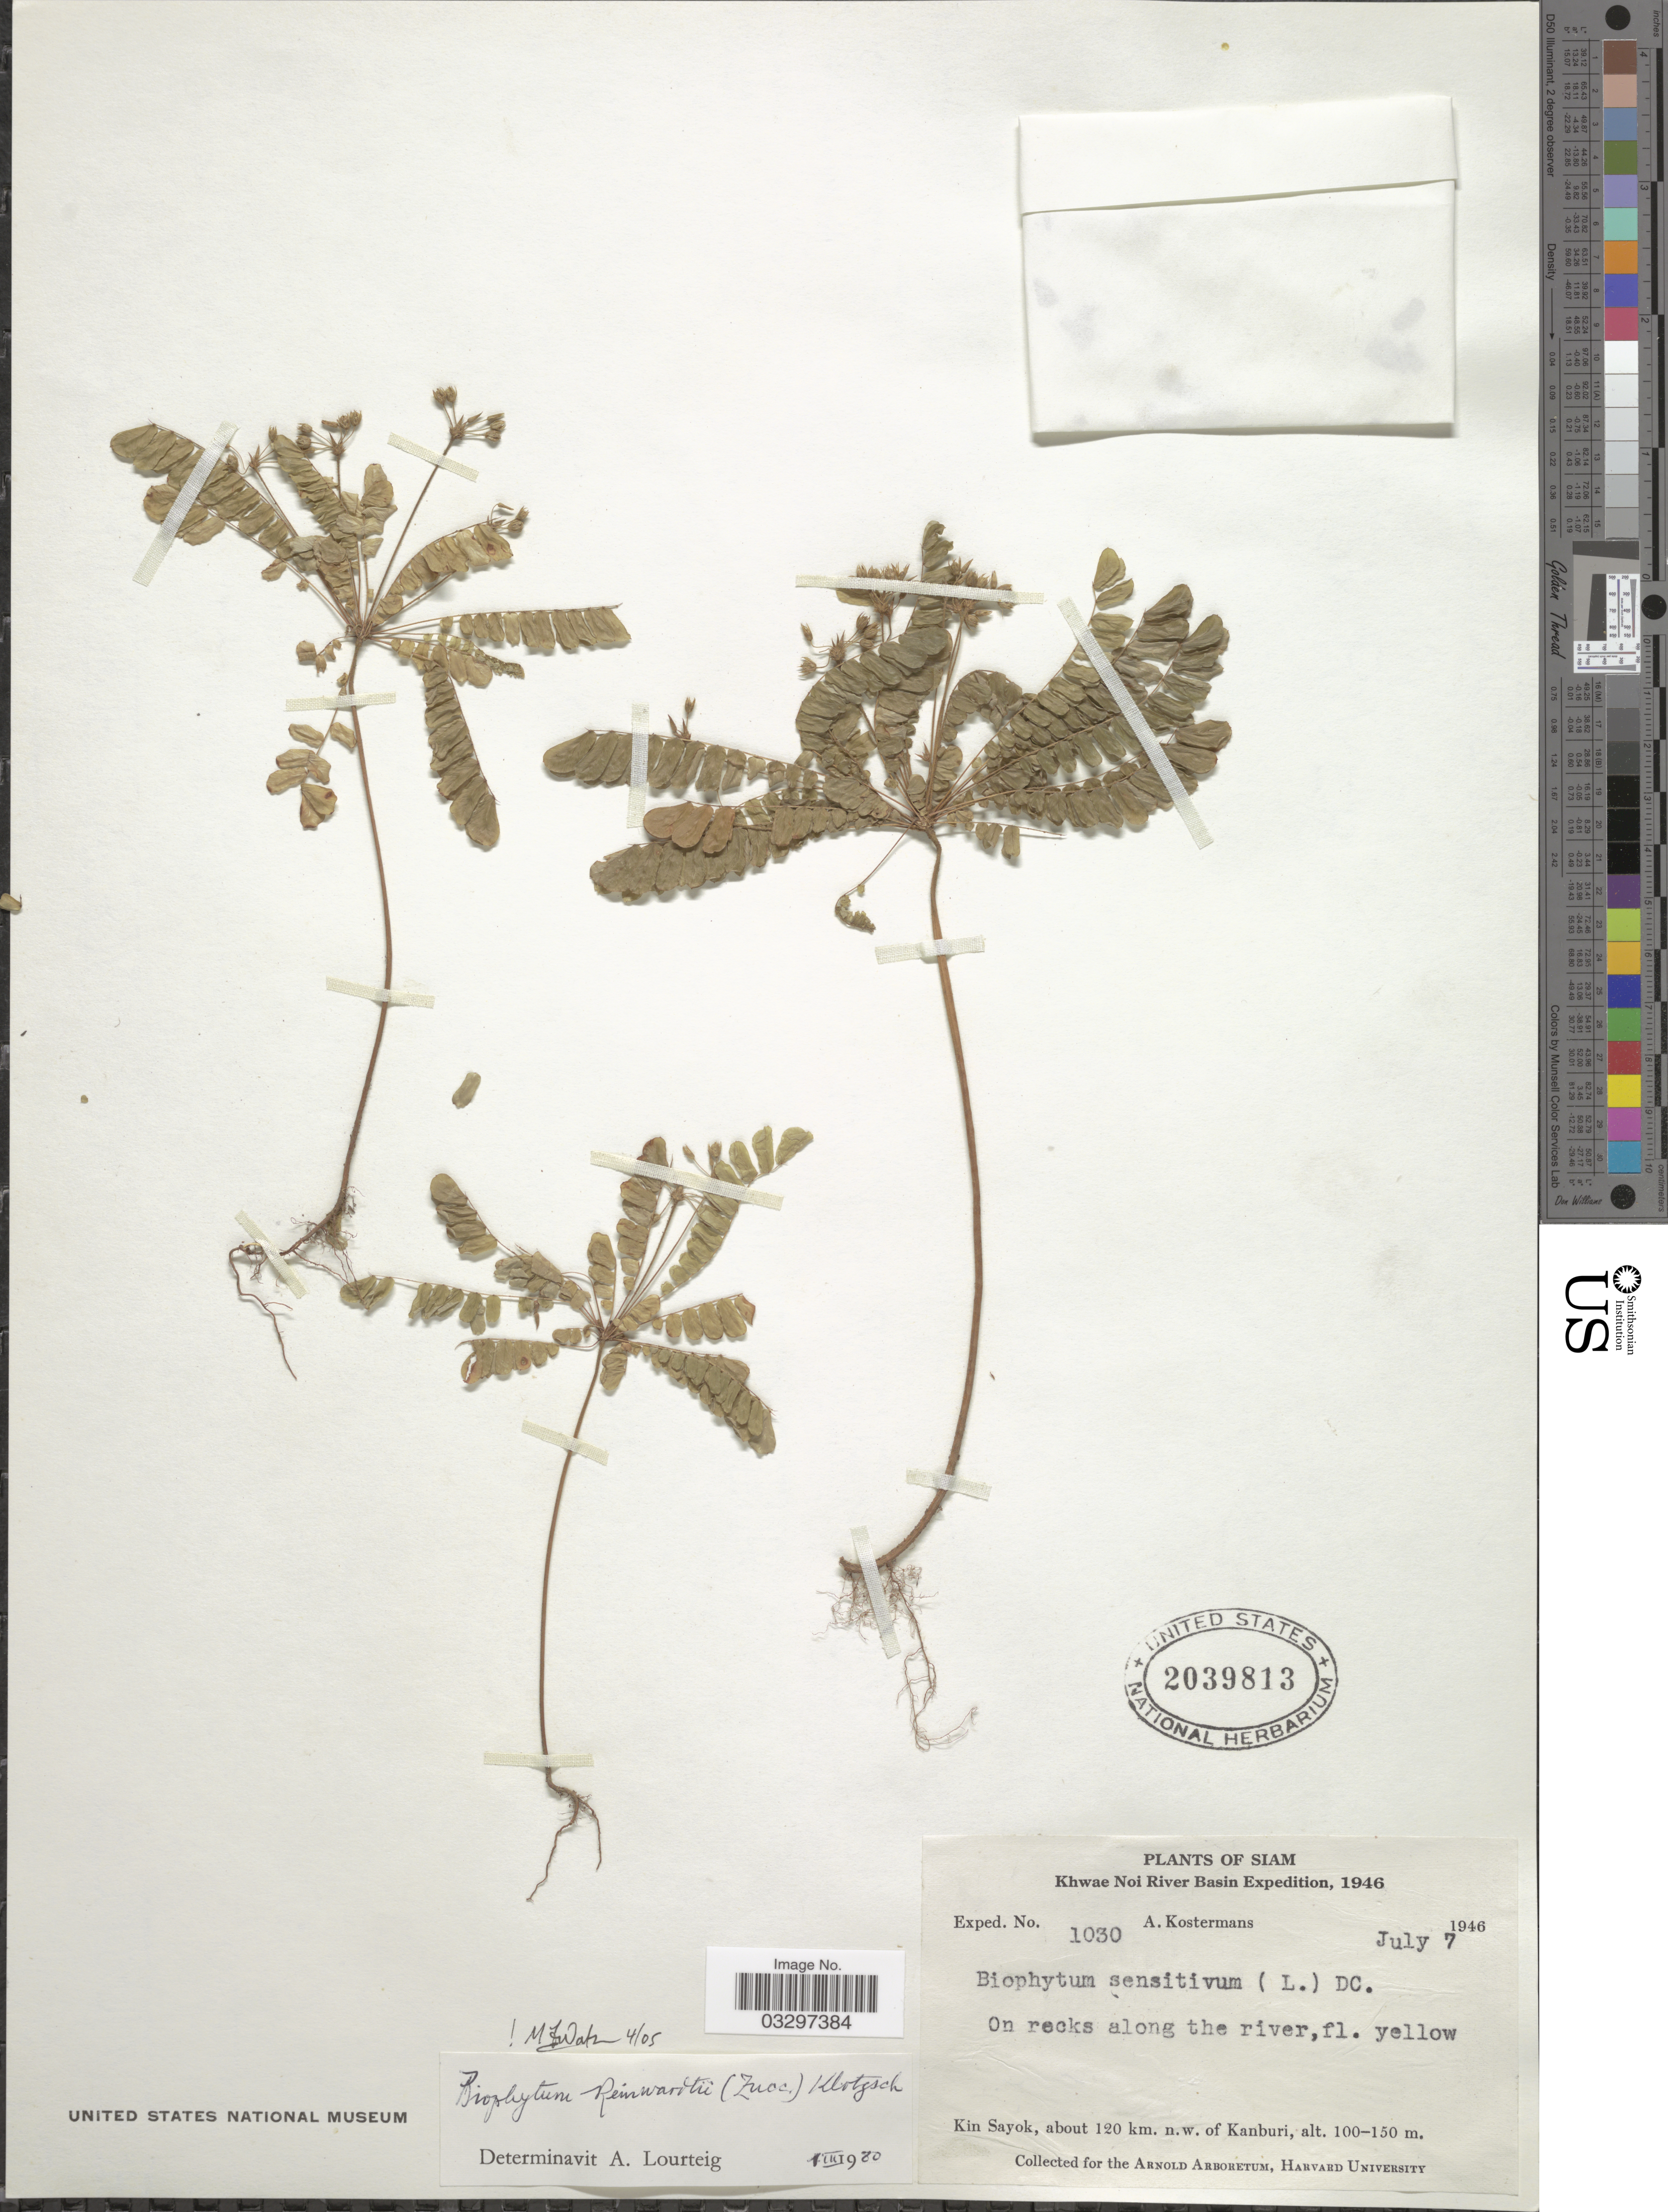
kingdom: Plantae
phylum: Tracheophyta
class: Magnoliopsida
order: Oxalidales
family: Oxalidaceae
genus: Biophytum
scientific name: Biophytum reinwardtii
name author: (Zucc.) Klotzsch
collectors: A. J. G. Kostermans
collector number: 1030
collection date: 1946-07-07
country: Thailand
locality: Siam. Khwae Noi River Basin. On rocks along the river. Kin Sayok, about 120 km. n.w. of Kanburi.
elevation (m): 100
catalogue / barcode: US 2039813